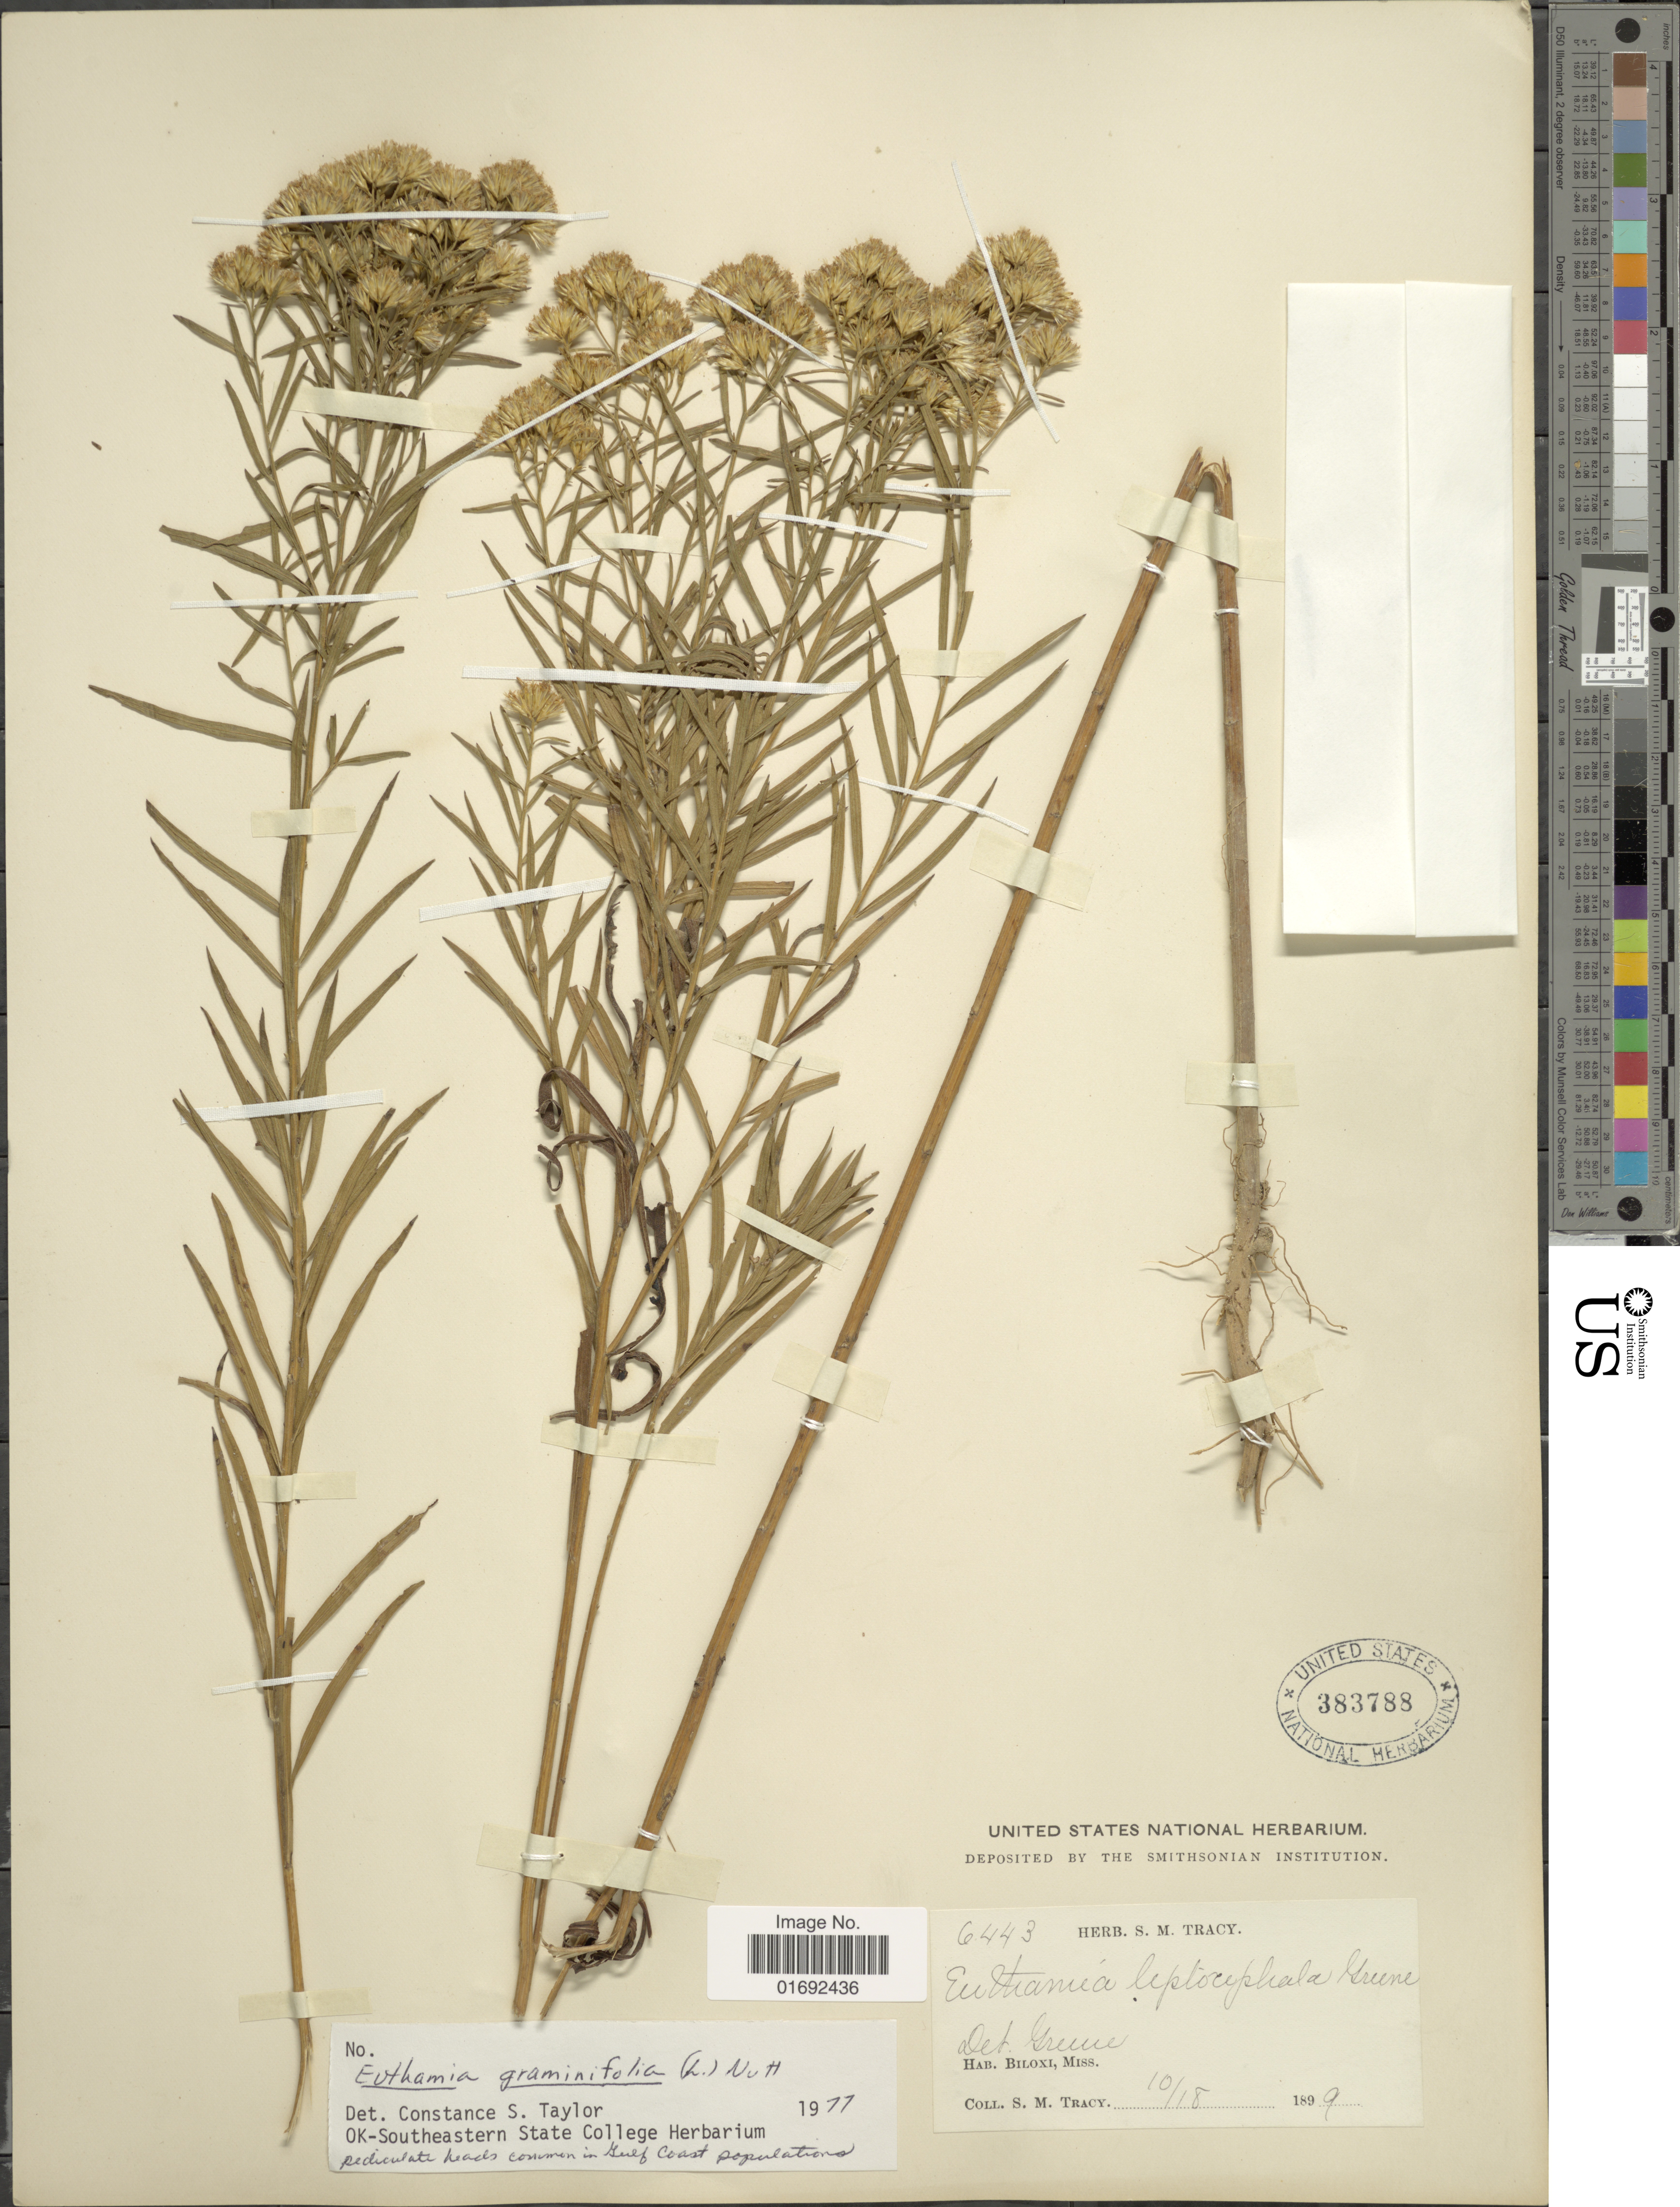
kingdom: Plantae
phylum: Tracheophyta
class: Magnoliopsida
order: Asterales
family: Asteraceae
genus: Euthamia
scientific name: Euthamia scabra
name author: S.W. Greene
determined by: Urbatsch, Lowell E., Curator (LSU), Louisiana State University (UNITED STATES)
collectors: S. M. Tracy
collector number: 6443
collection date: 1899-10-18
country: United States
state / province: Mississippi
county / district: Harrison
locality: Biloxi, Miss.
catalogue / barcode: US 383788